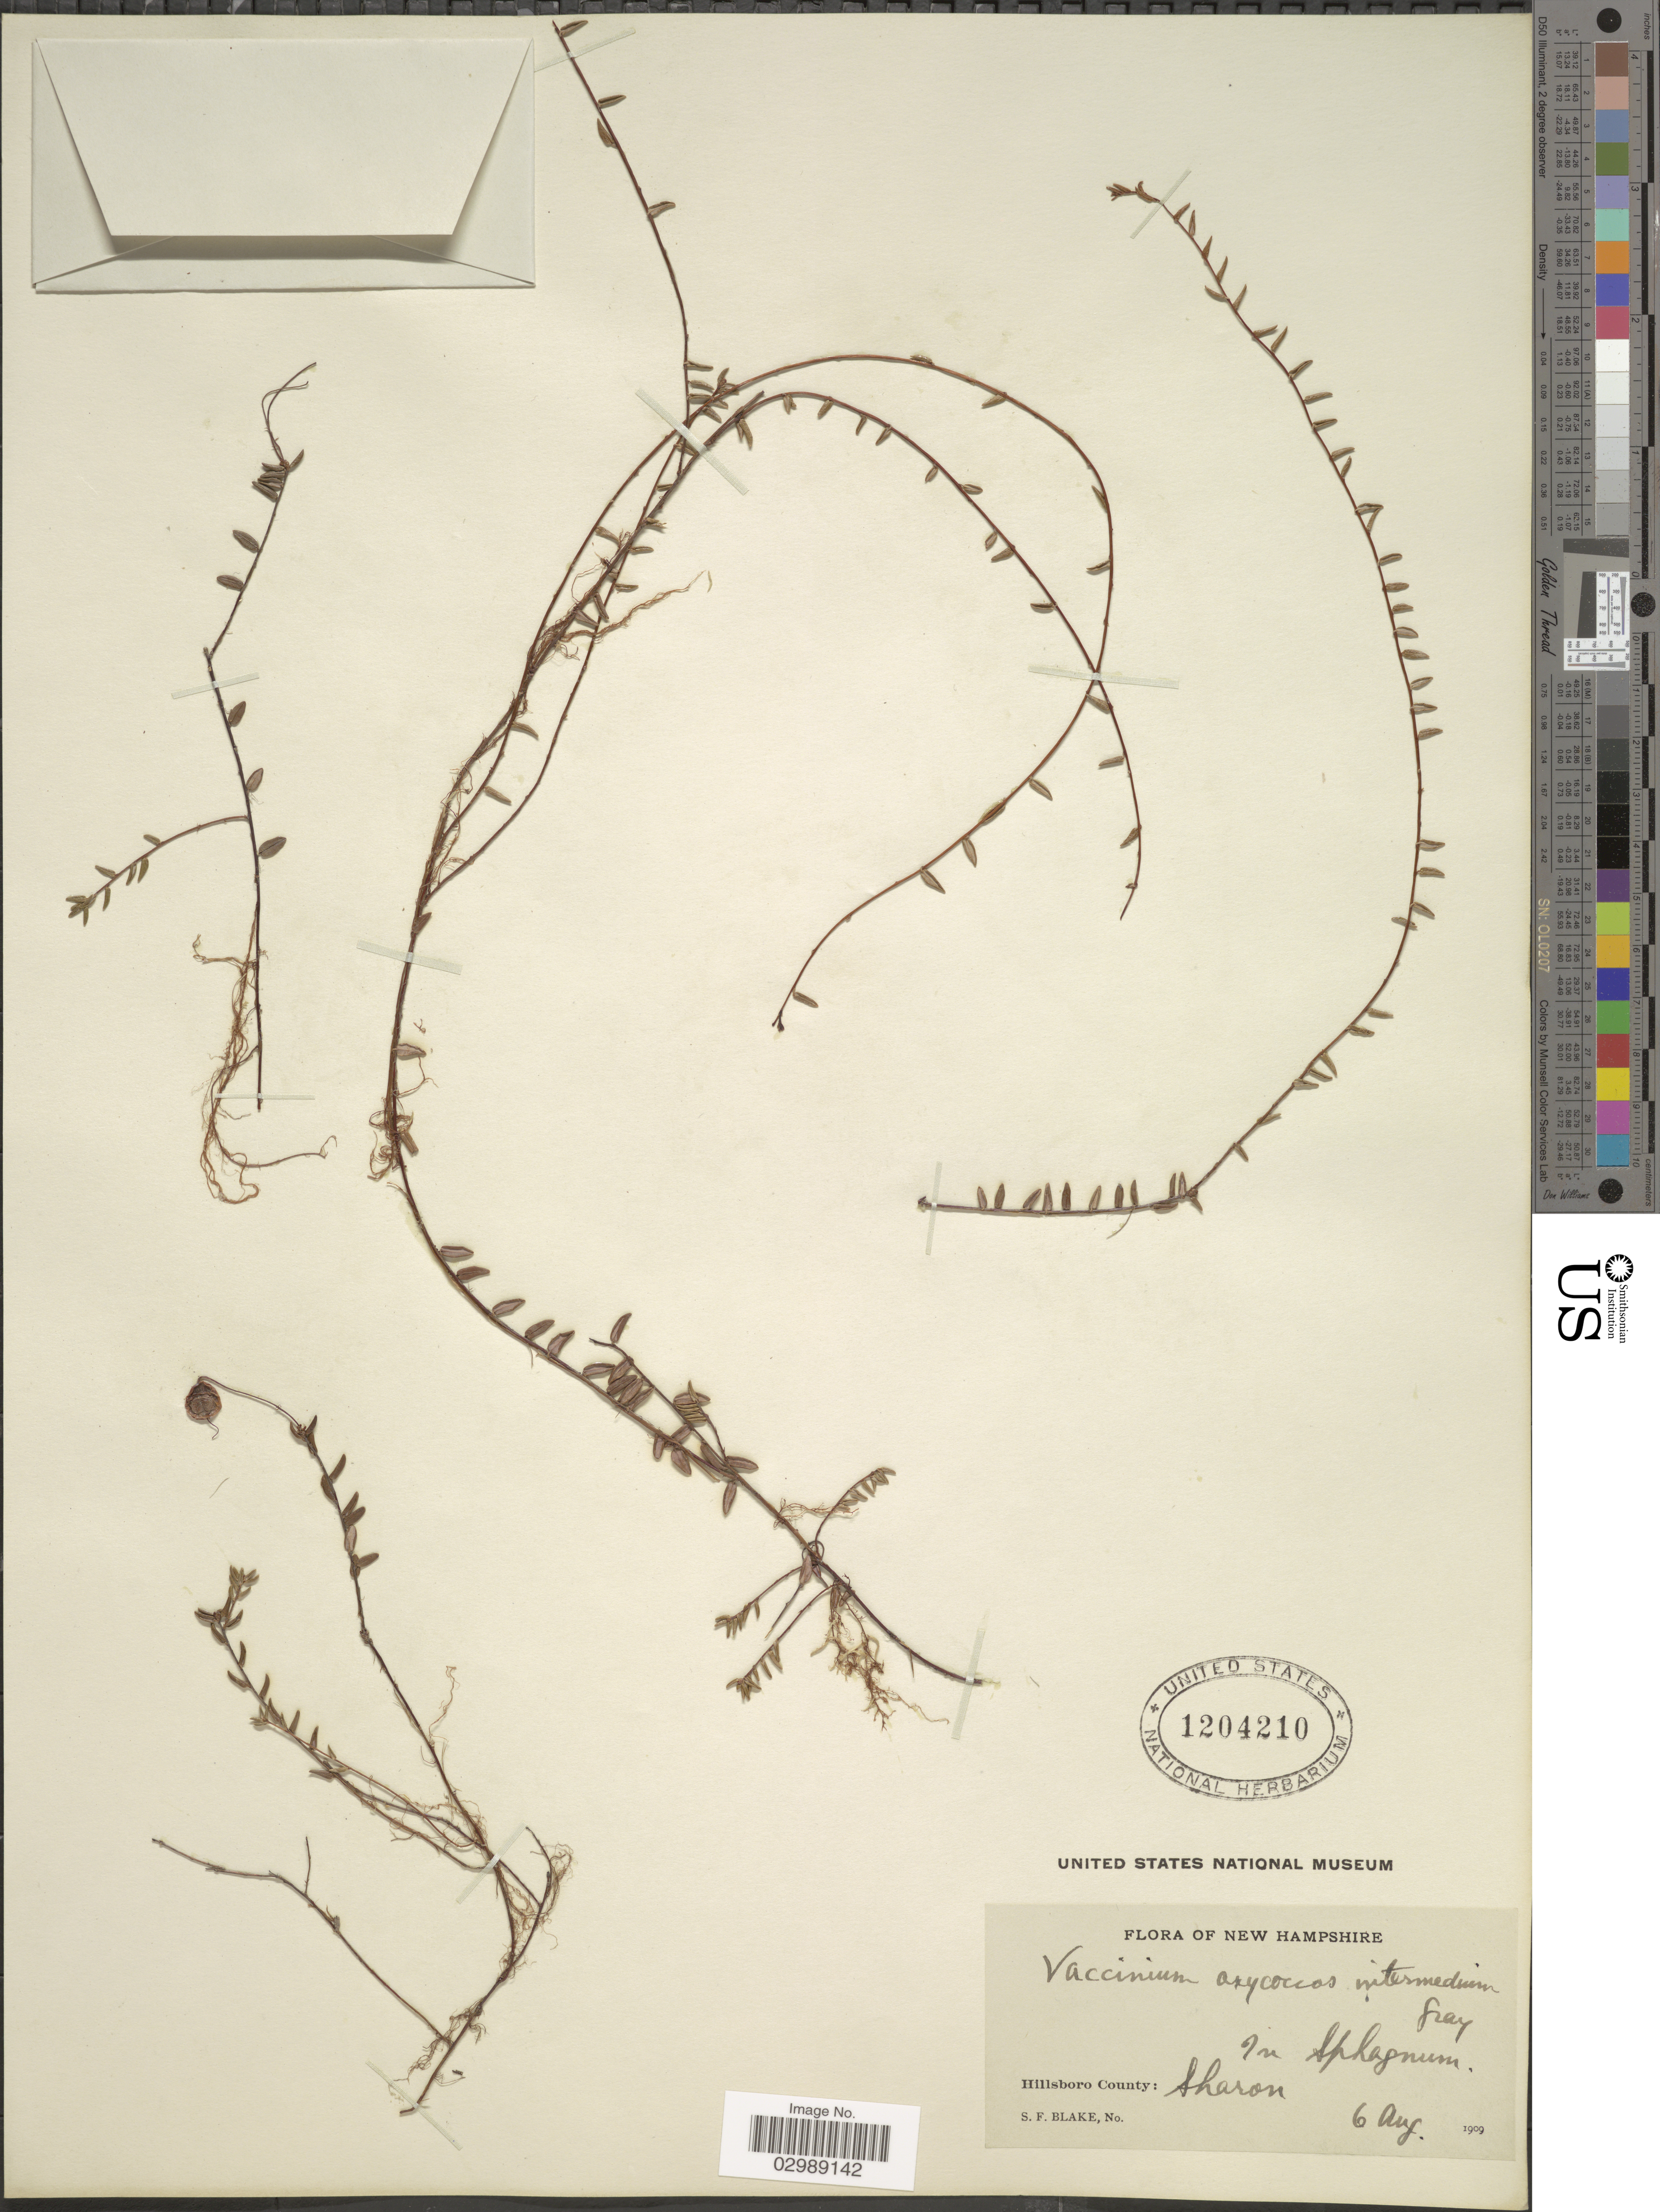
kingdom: Plantae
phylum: Tracheophyta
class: Magnoliopsida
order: Ericales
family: Ericaceae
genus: Vaccinium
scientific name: Vaccinium oxycoccos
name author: L.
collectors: S. Blake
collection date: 1909-08-06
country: United States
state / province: New Hampshire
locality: In Sphagnum. Hillsboro County: Sharon.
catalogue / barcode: US 1204210